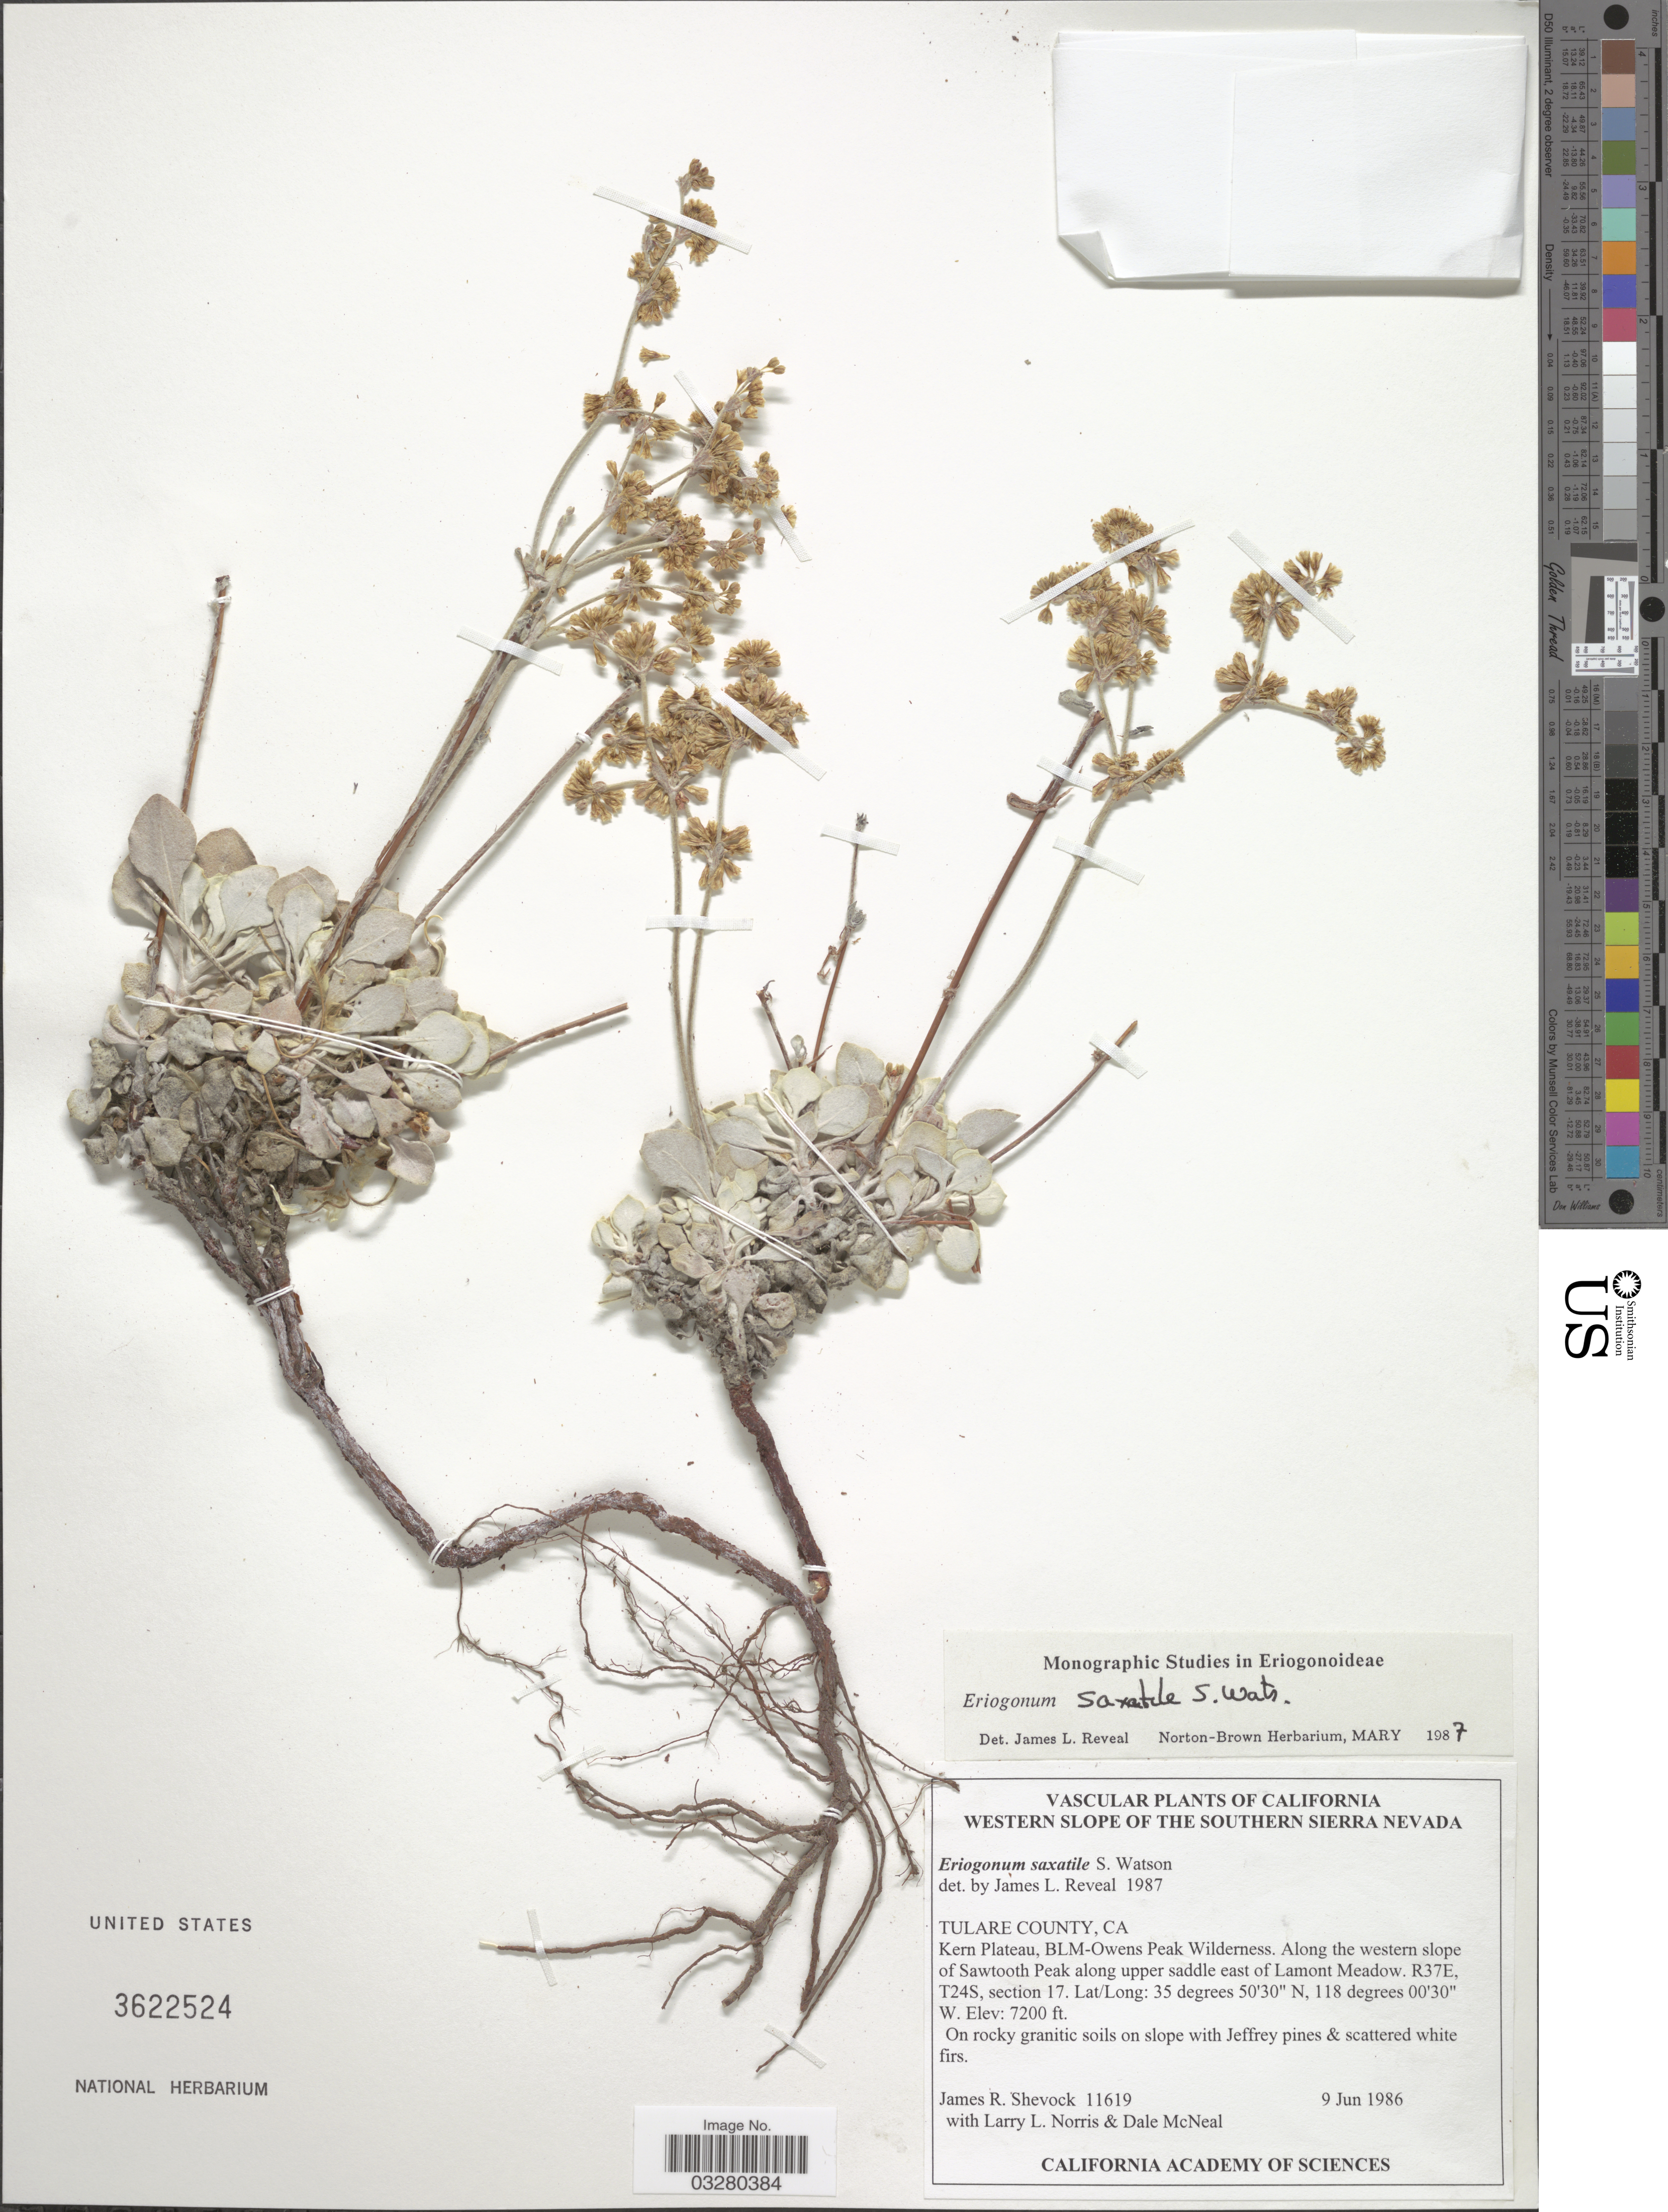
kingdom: Plantae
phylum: Tracheophyta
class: Magnoliopsida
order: Caryophyllales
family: Polygonaceae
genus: Eriogonum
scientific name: Eriogonum saxatile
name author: S. Watson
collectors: J. R. Shevock, L. Norris & D. W. McNeal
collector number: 11619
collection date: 1986-06-09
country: United States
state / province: California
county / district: Tulare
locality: Western slope of the Southern Sierra Nevada. Tulare County. Kern Plateau, BLM-Owens Peak Wilderness. Along the western slope of Sawtooth Peak along upper saddle east of Lamont Meadow. R37E, T24S, section 17.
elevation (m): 2195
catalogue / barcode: US 3622524